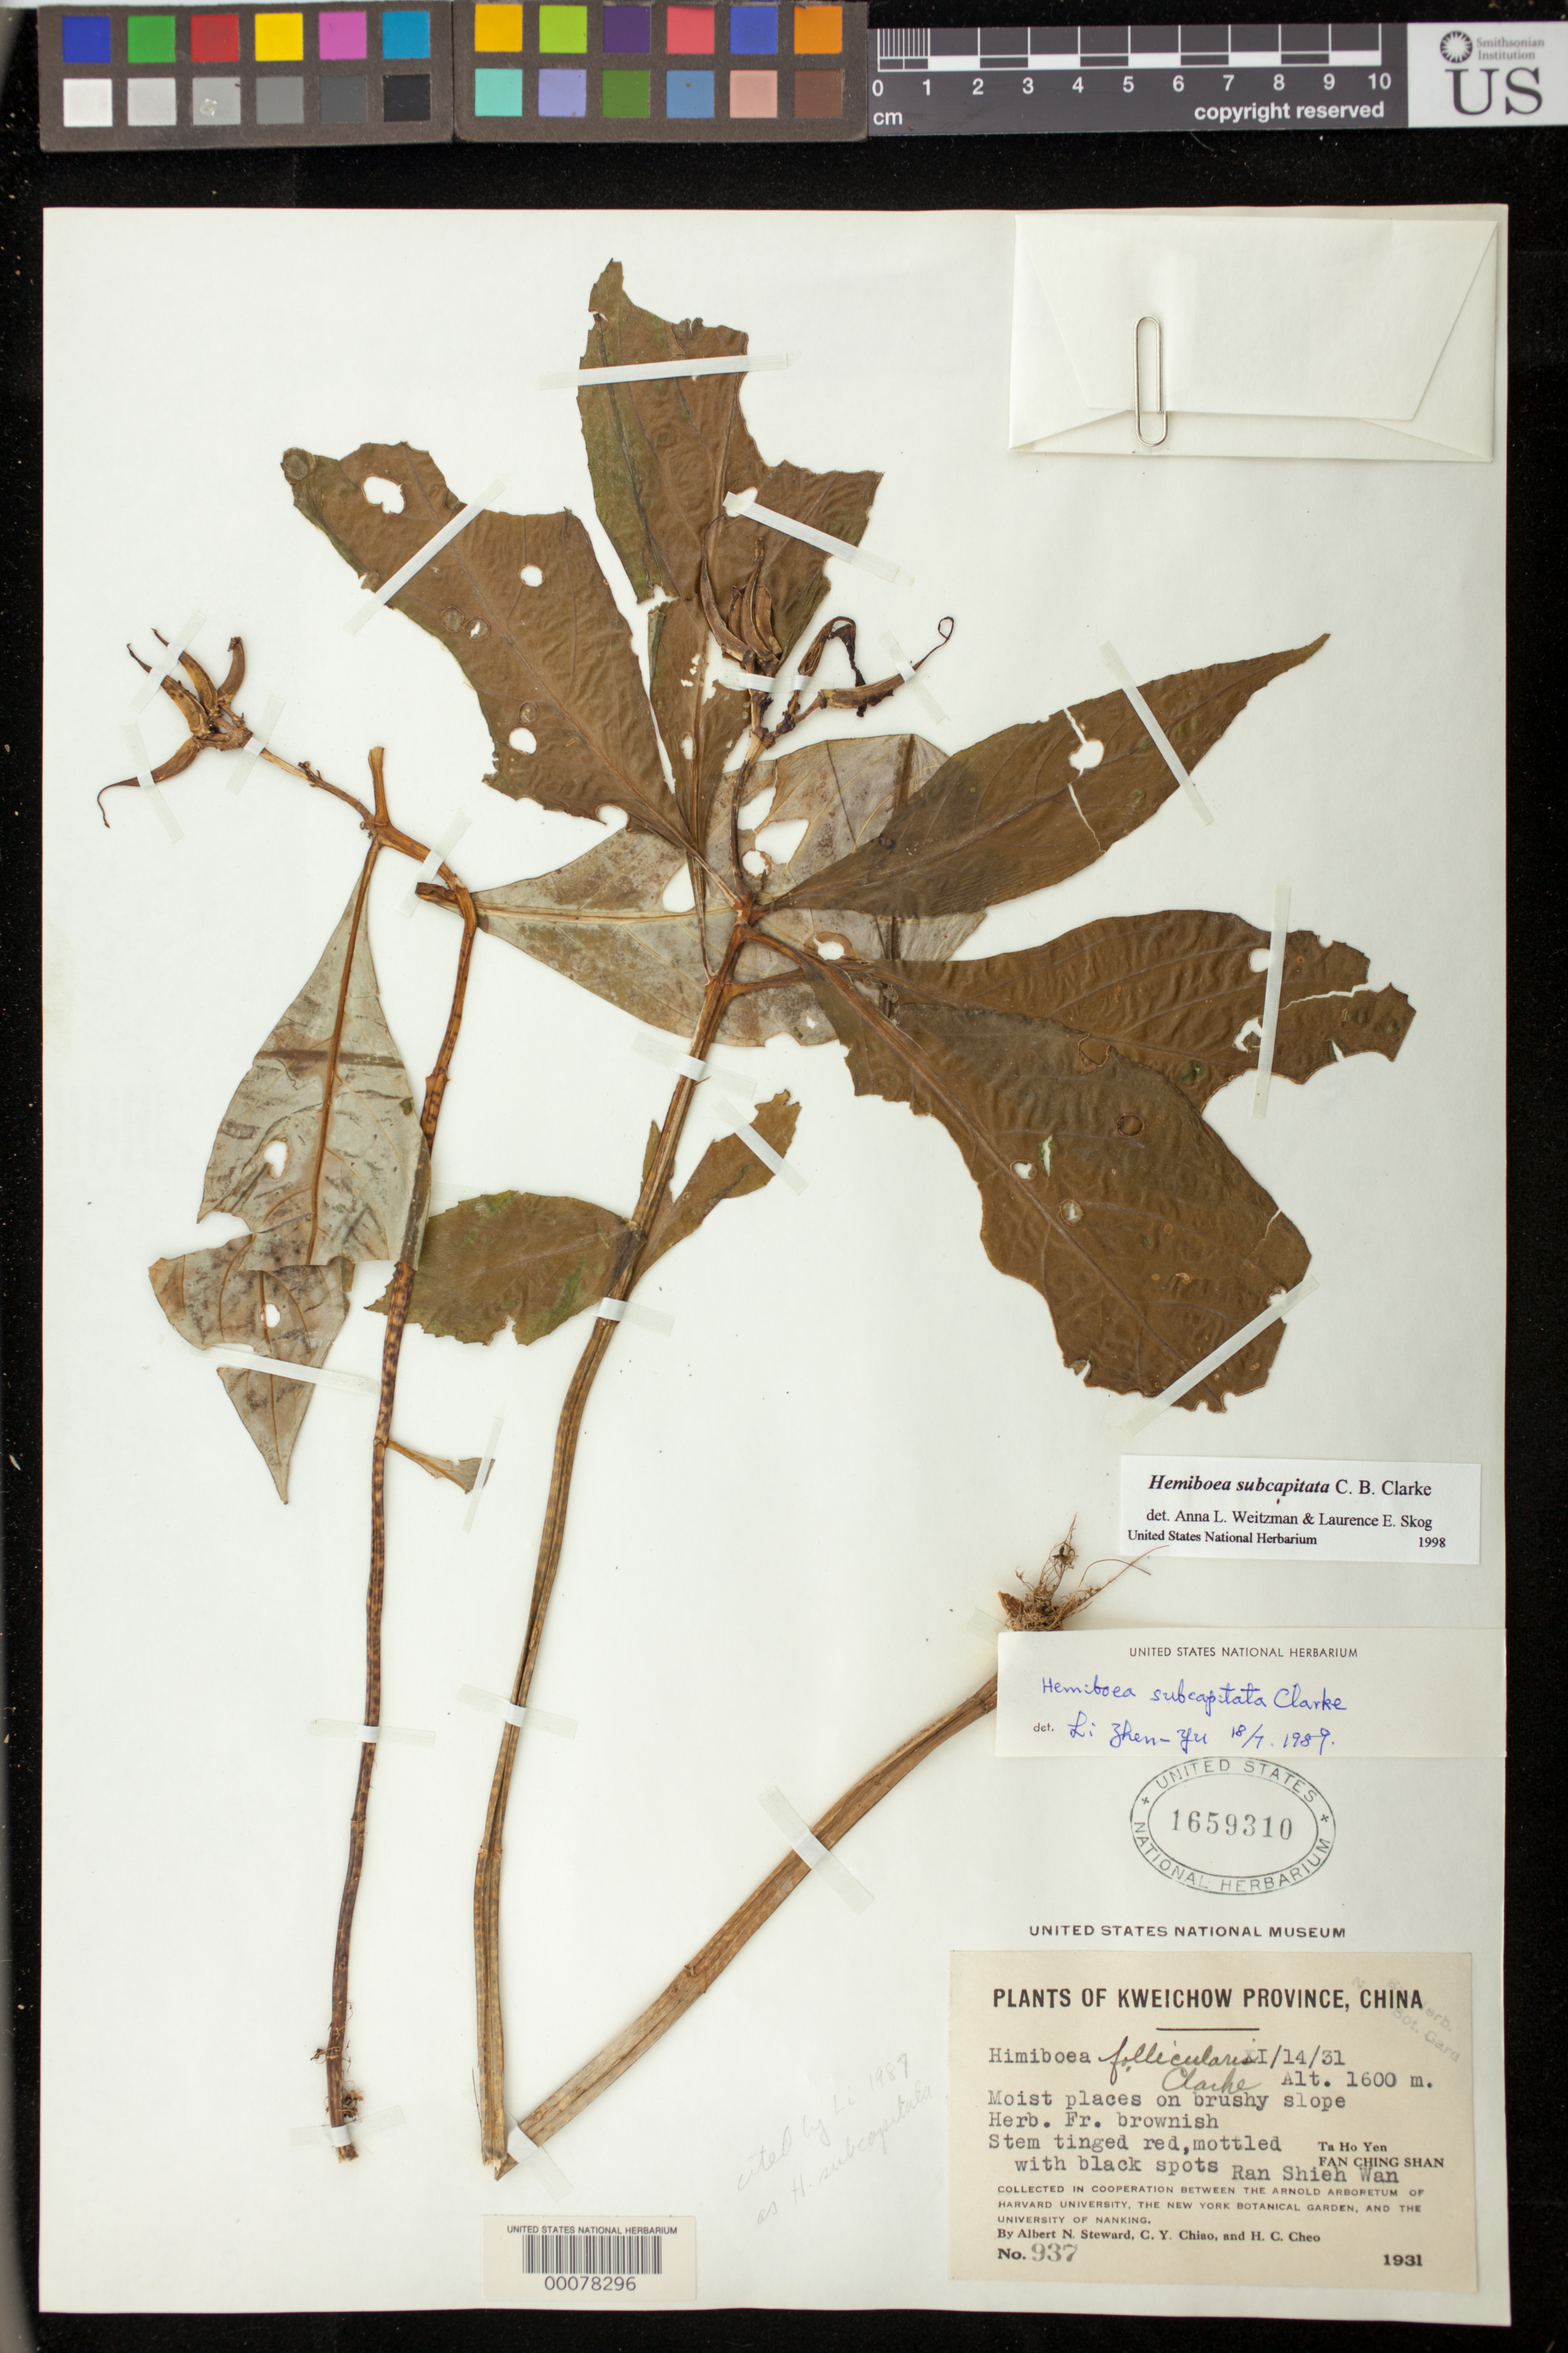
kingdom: Plantae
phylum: Tracheophyta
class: Magnoliopsida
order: Lamiales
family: Gesneriaceae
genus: Hemiboea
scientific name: Hemiboea subcapitata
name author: C.B. Clarke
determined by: Zhen-yu, L.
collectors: A. N. Steward, C. Y. Chiao & H. Cheo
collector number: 937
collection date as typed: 14 Nov 1931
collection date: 1931-11-14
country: China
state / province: Guizhou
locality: Ta ho yen, fan ching shan, ran shieh wan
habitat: Moist places on brushy slope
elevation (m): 1600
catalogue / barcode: US 1659310